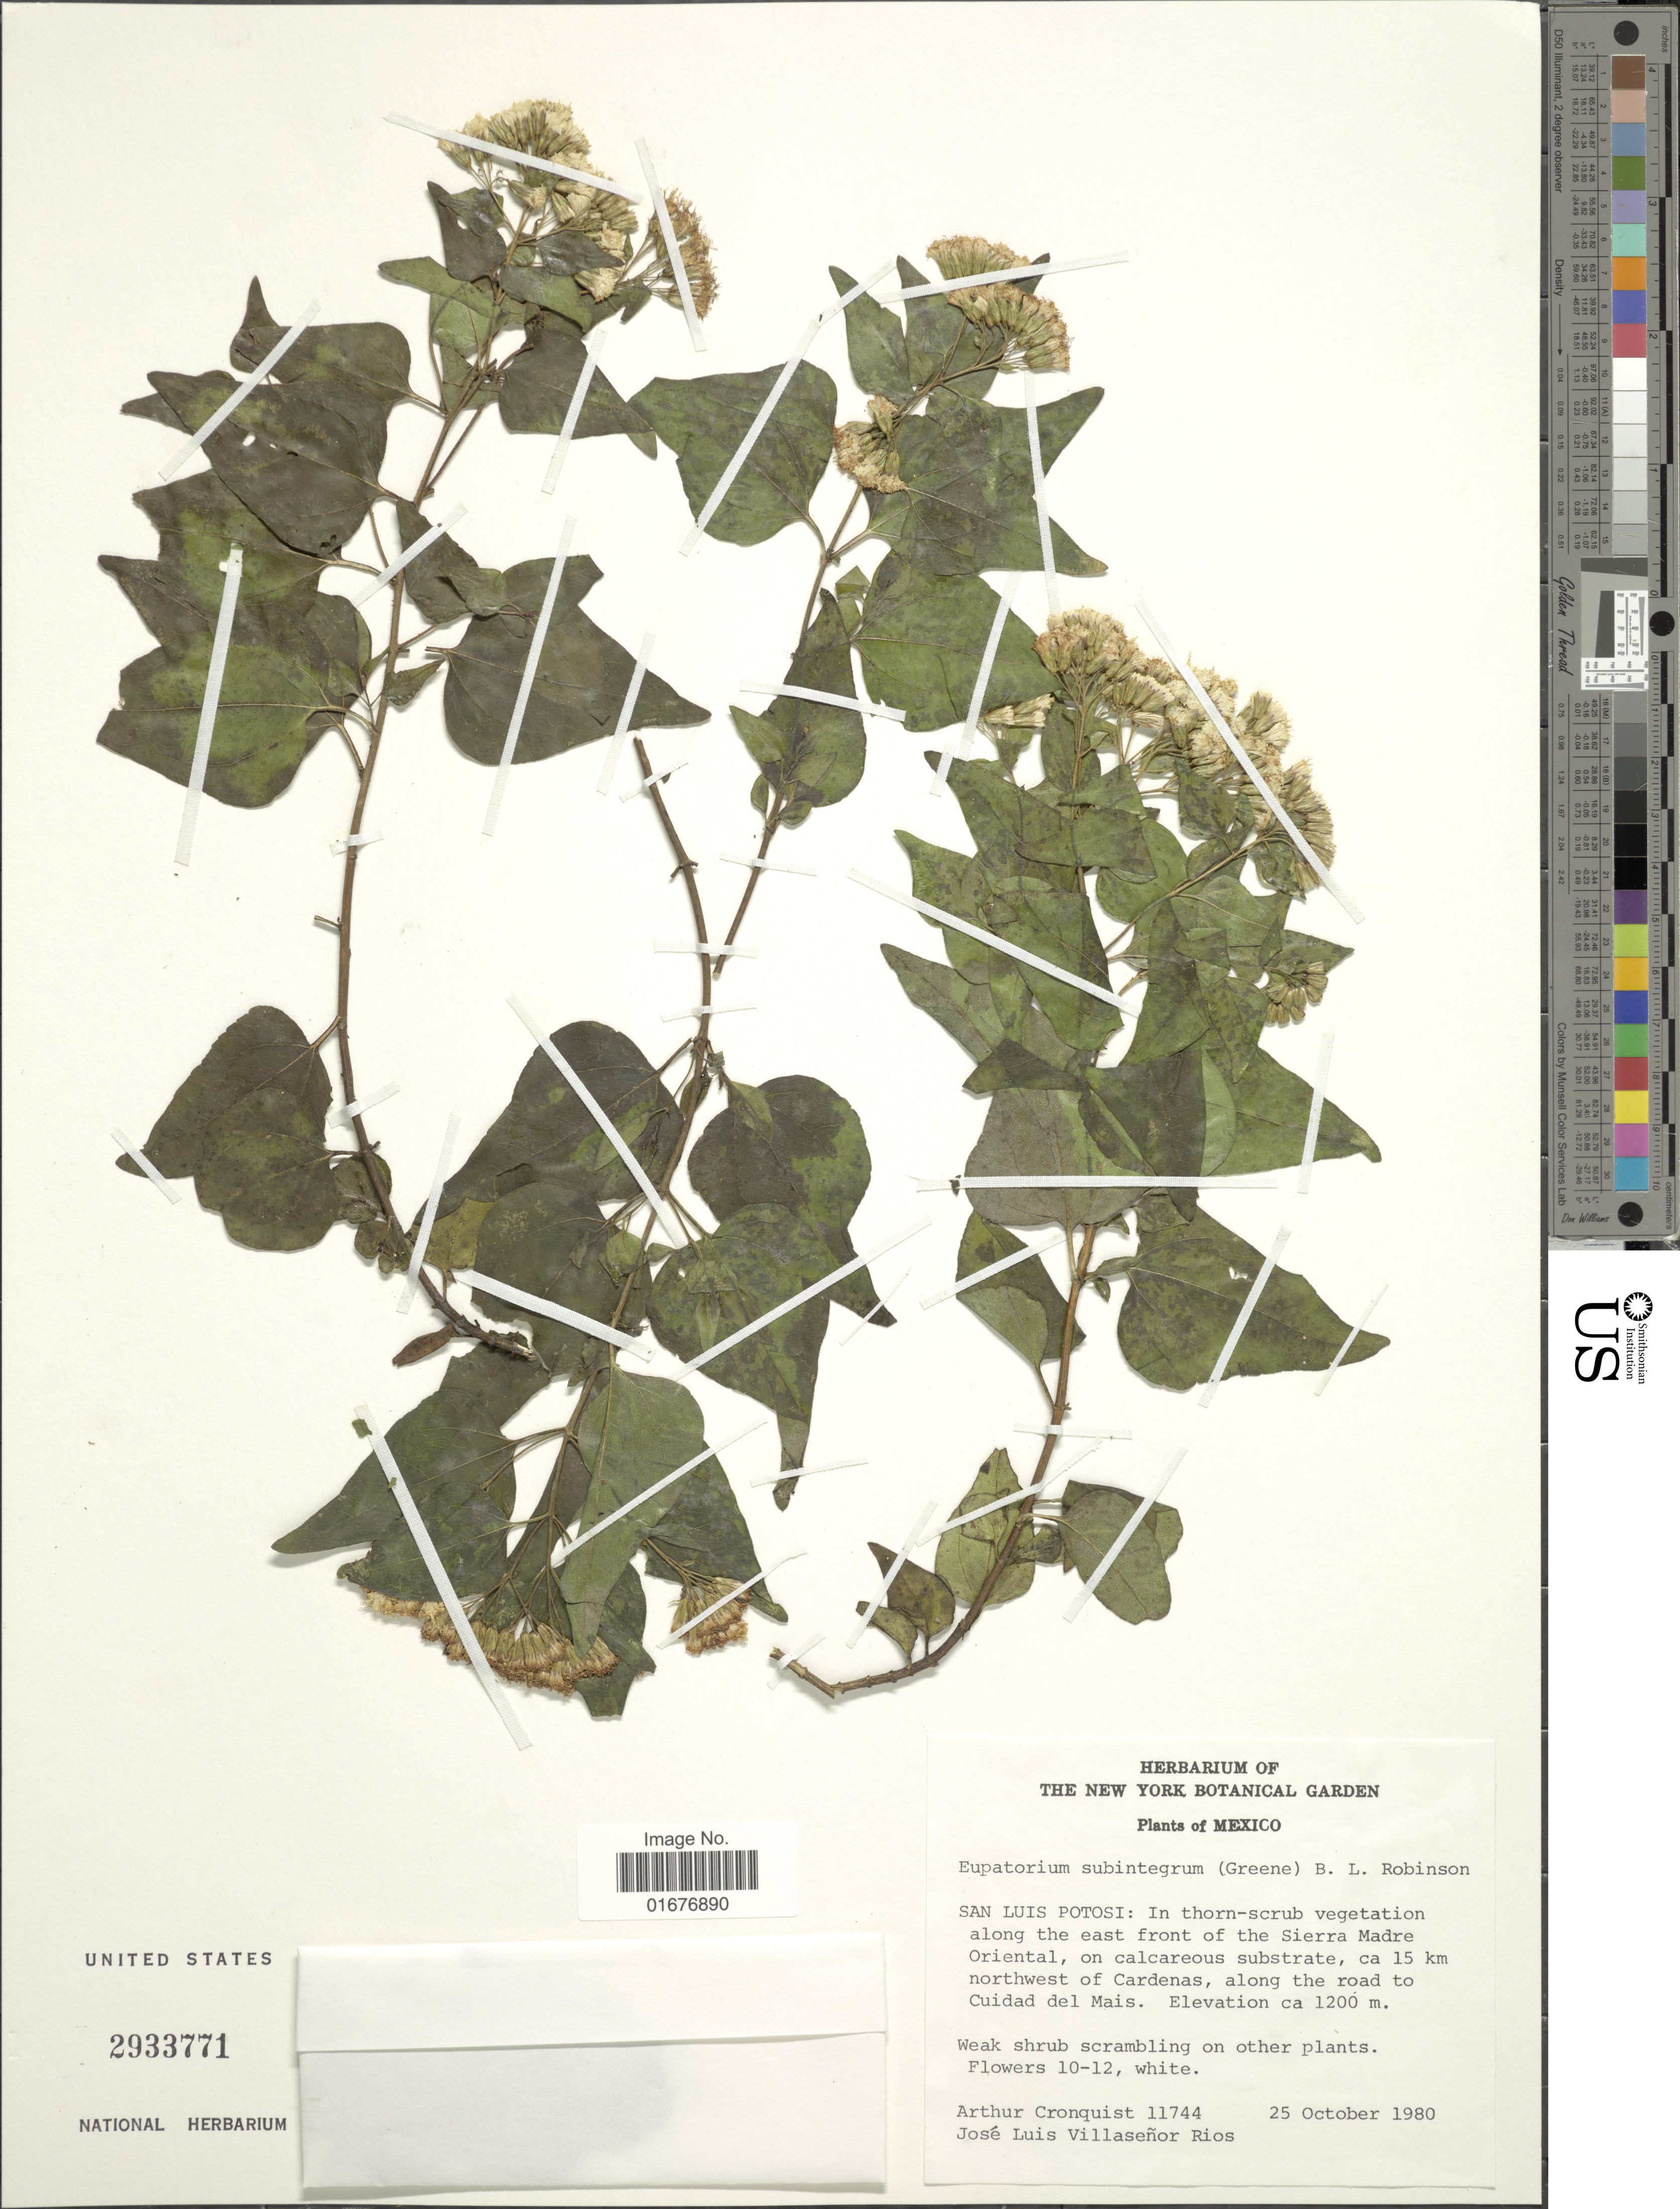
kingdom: Plantae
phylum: Tracheophyta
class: Magnoliopsida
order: Asterales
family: Asteraceae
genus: Ageratina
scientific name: Ageratina subintegra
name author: (Greene) R.M. King & H. Rob.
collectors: A. J. Cronquist & J. L. Villasenor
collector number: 11744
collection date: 1980-10-25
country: Mexico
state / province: San Luis Potosí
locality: Along the east gfront of the Sierra Madre Oriental, on calcereous substrate, ca 15 km northwest of Cardenas, along the road to Cuidad del Mais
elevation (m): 1200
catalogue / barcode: US 2933771